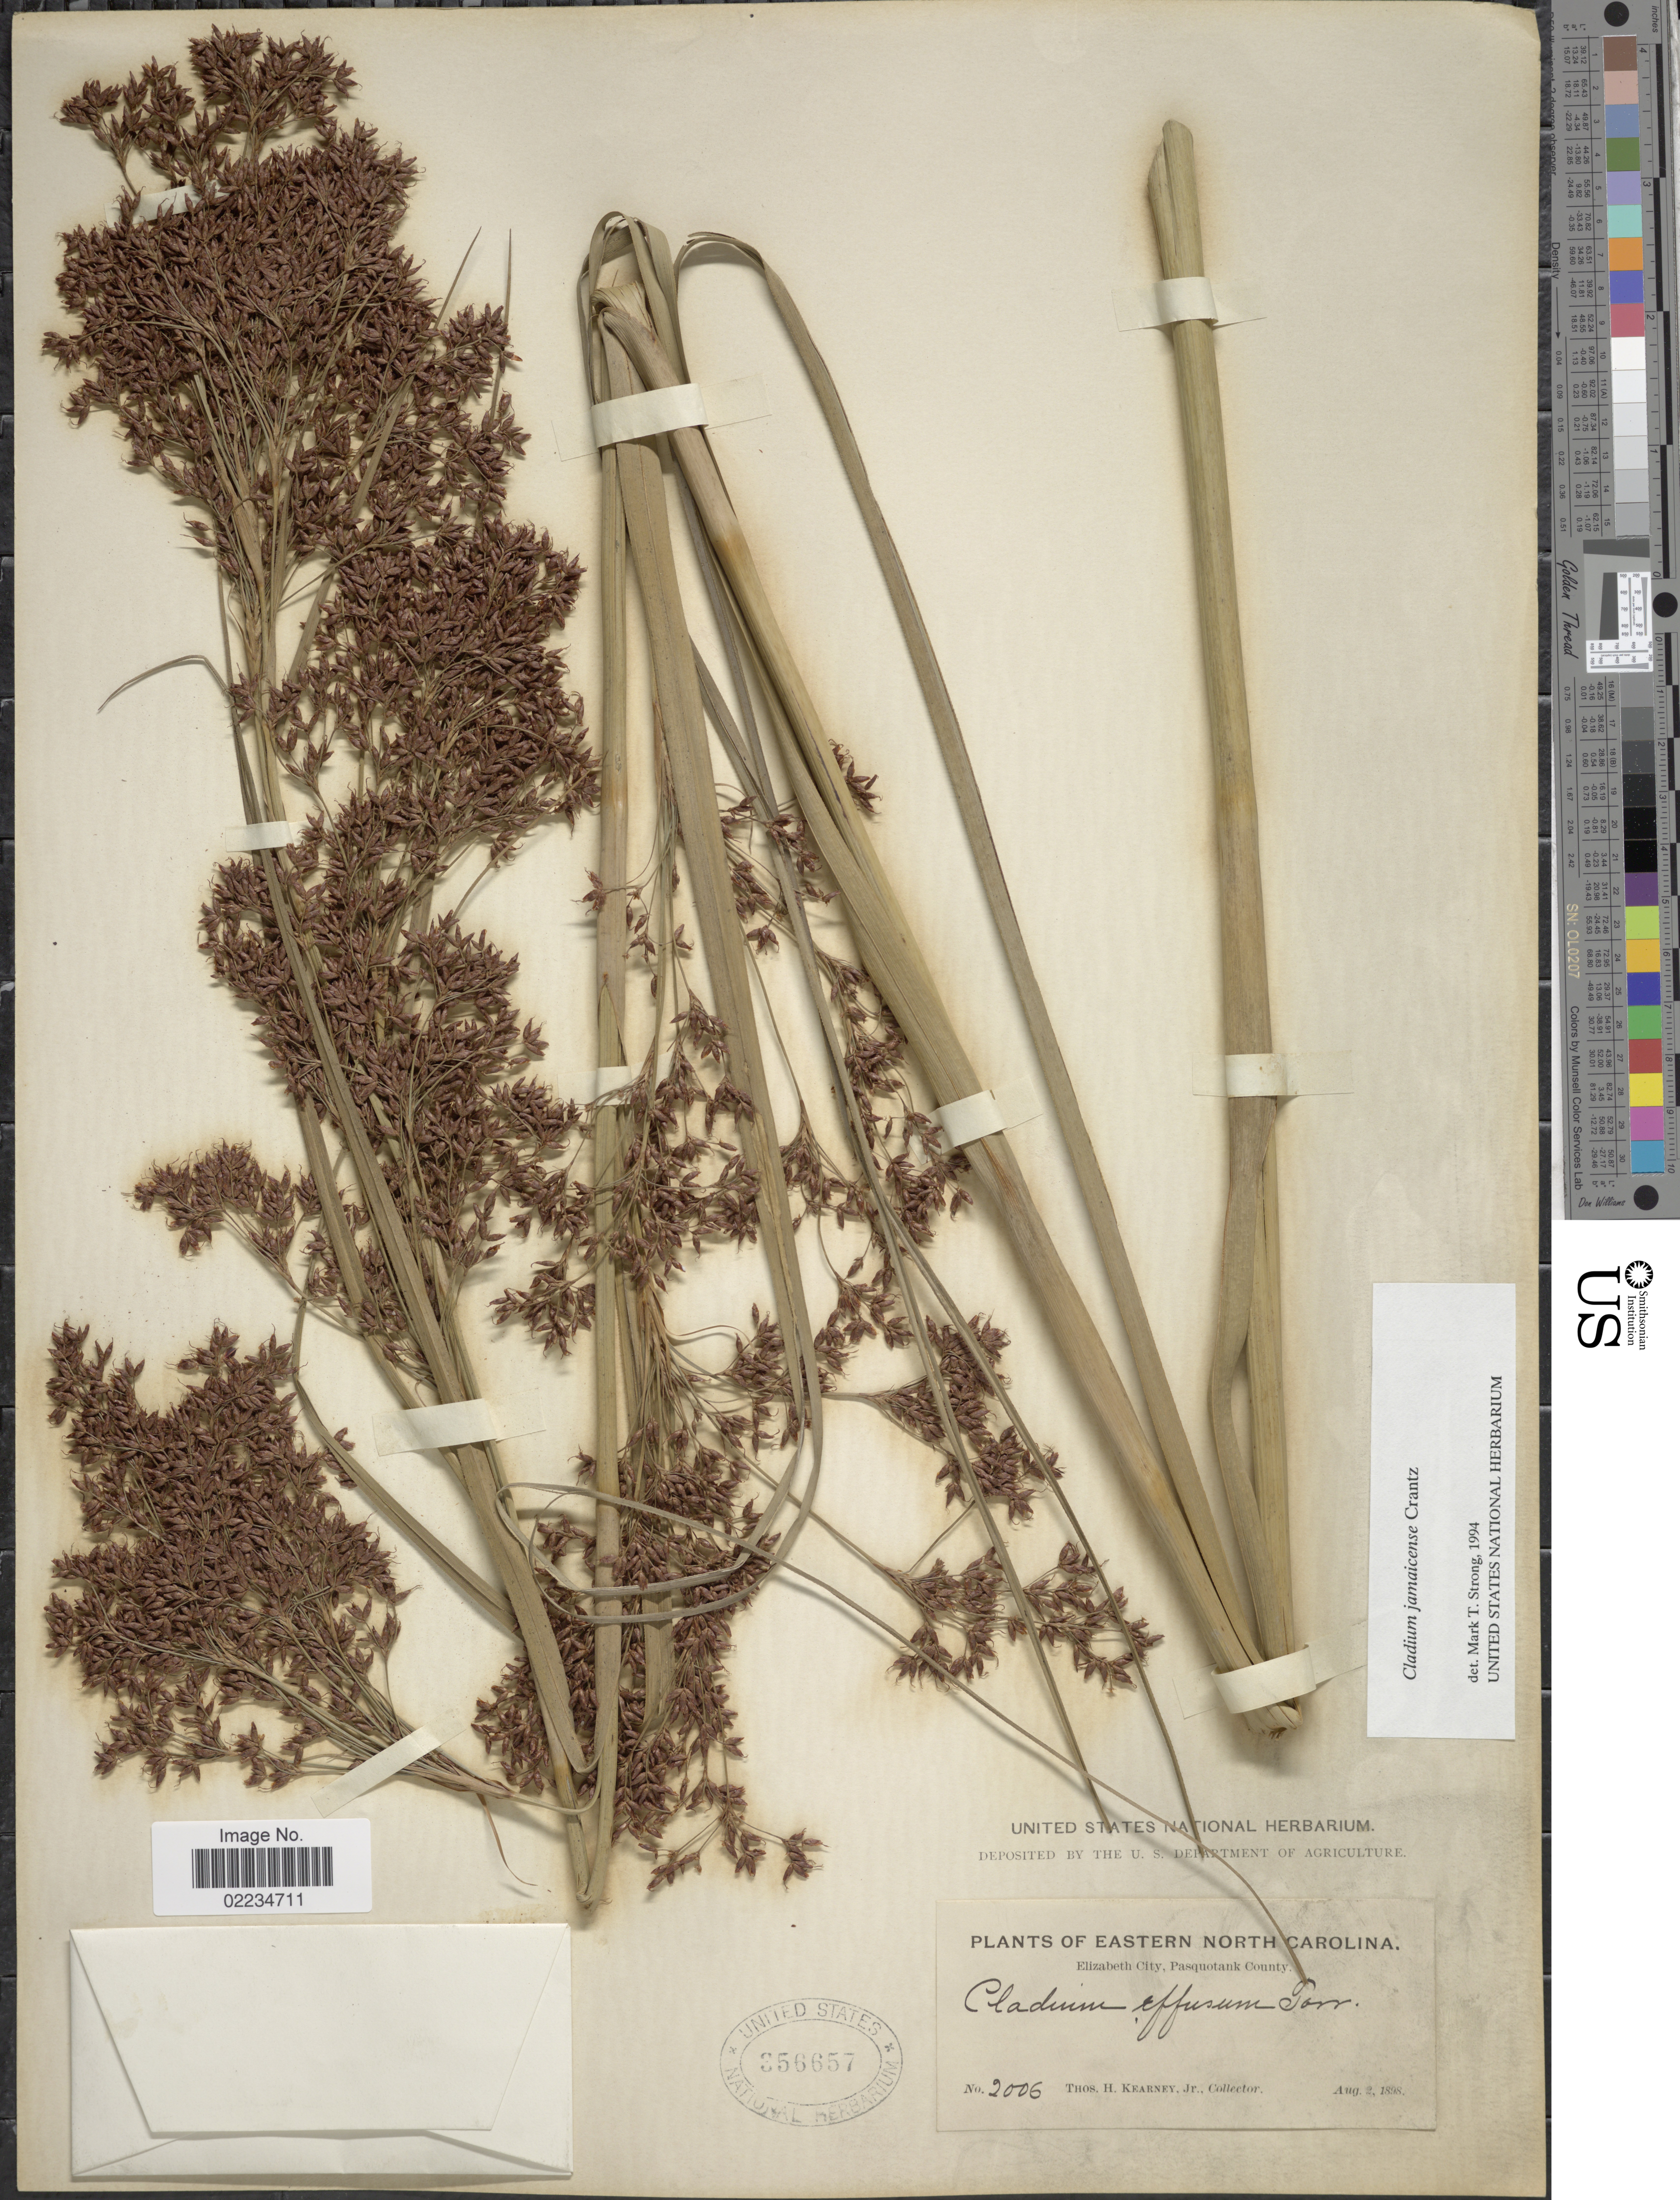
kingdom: Plantae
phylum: Tracheophyta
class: Liliopsida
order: Poales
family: Cyperaceae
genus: Cladium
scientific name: Cladium jamaicense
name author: Crantz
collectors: T. H. Kearney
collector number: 2006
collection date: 1898-08-02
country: United States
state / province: North Carolina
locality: Eastern North Carolina, Elizabeth City, Pasquotank County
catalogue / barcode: US 356657